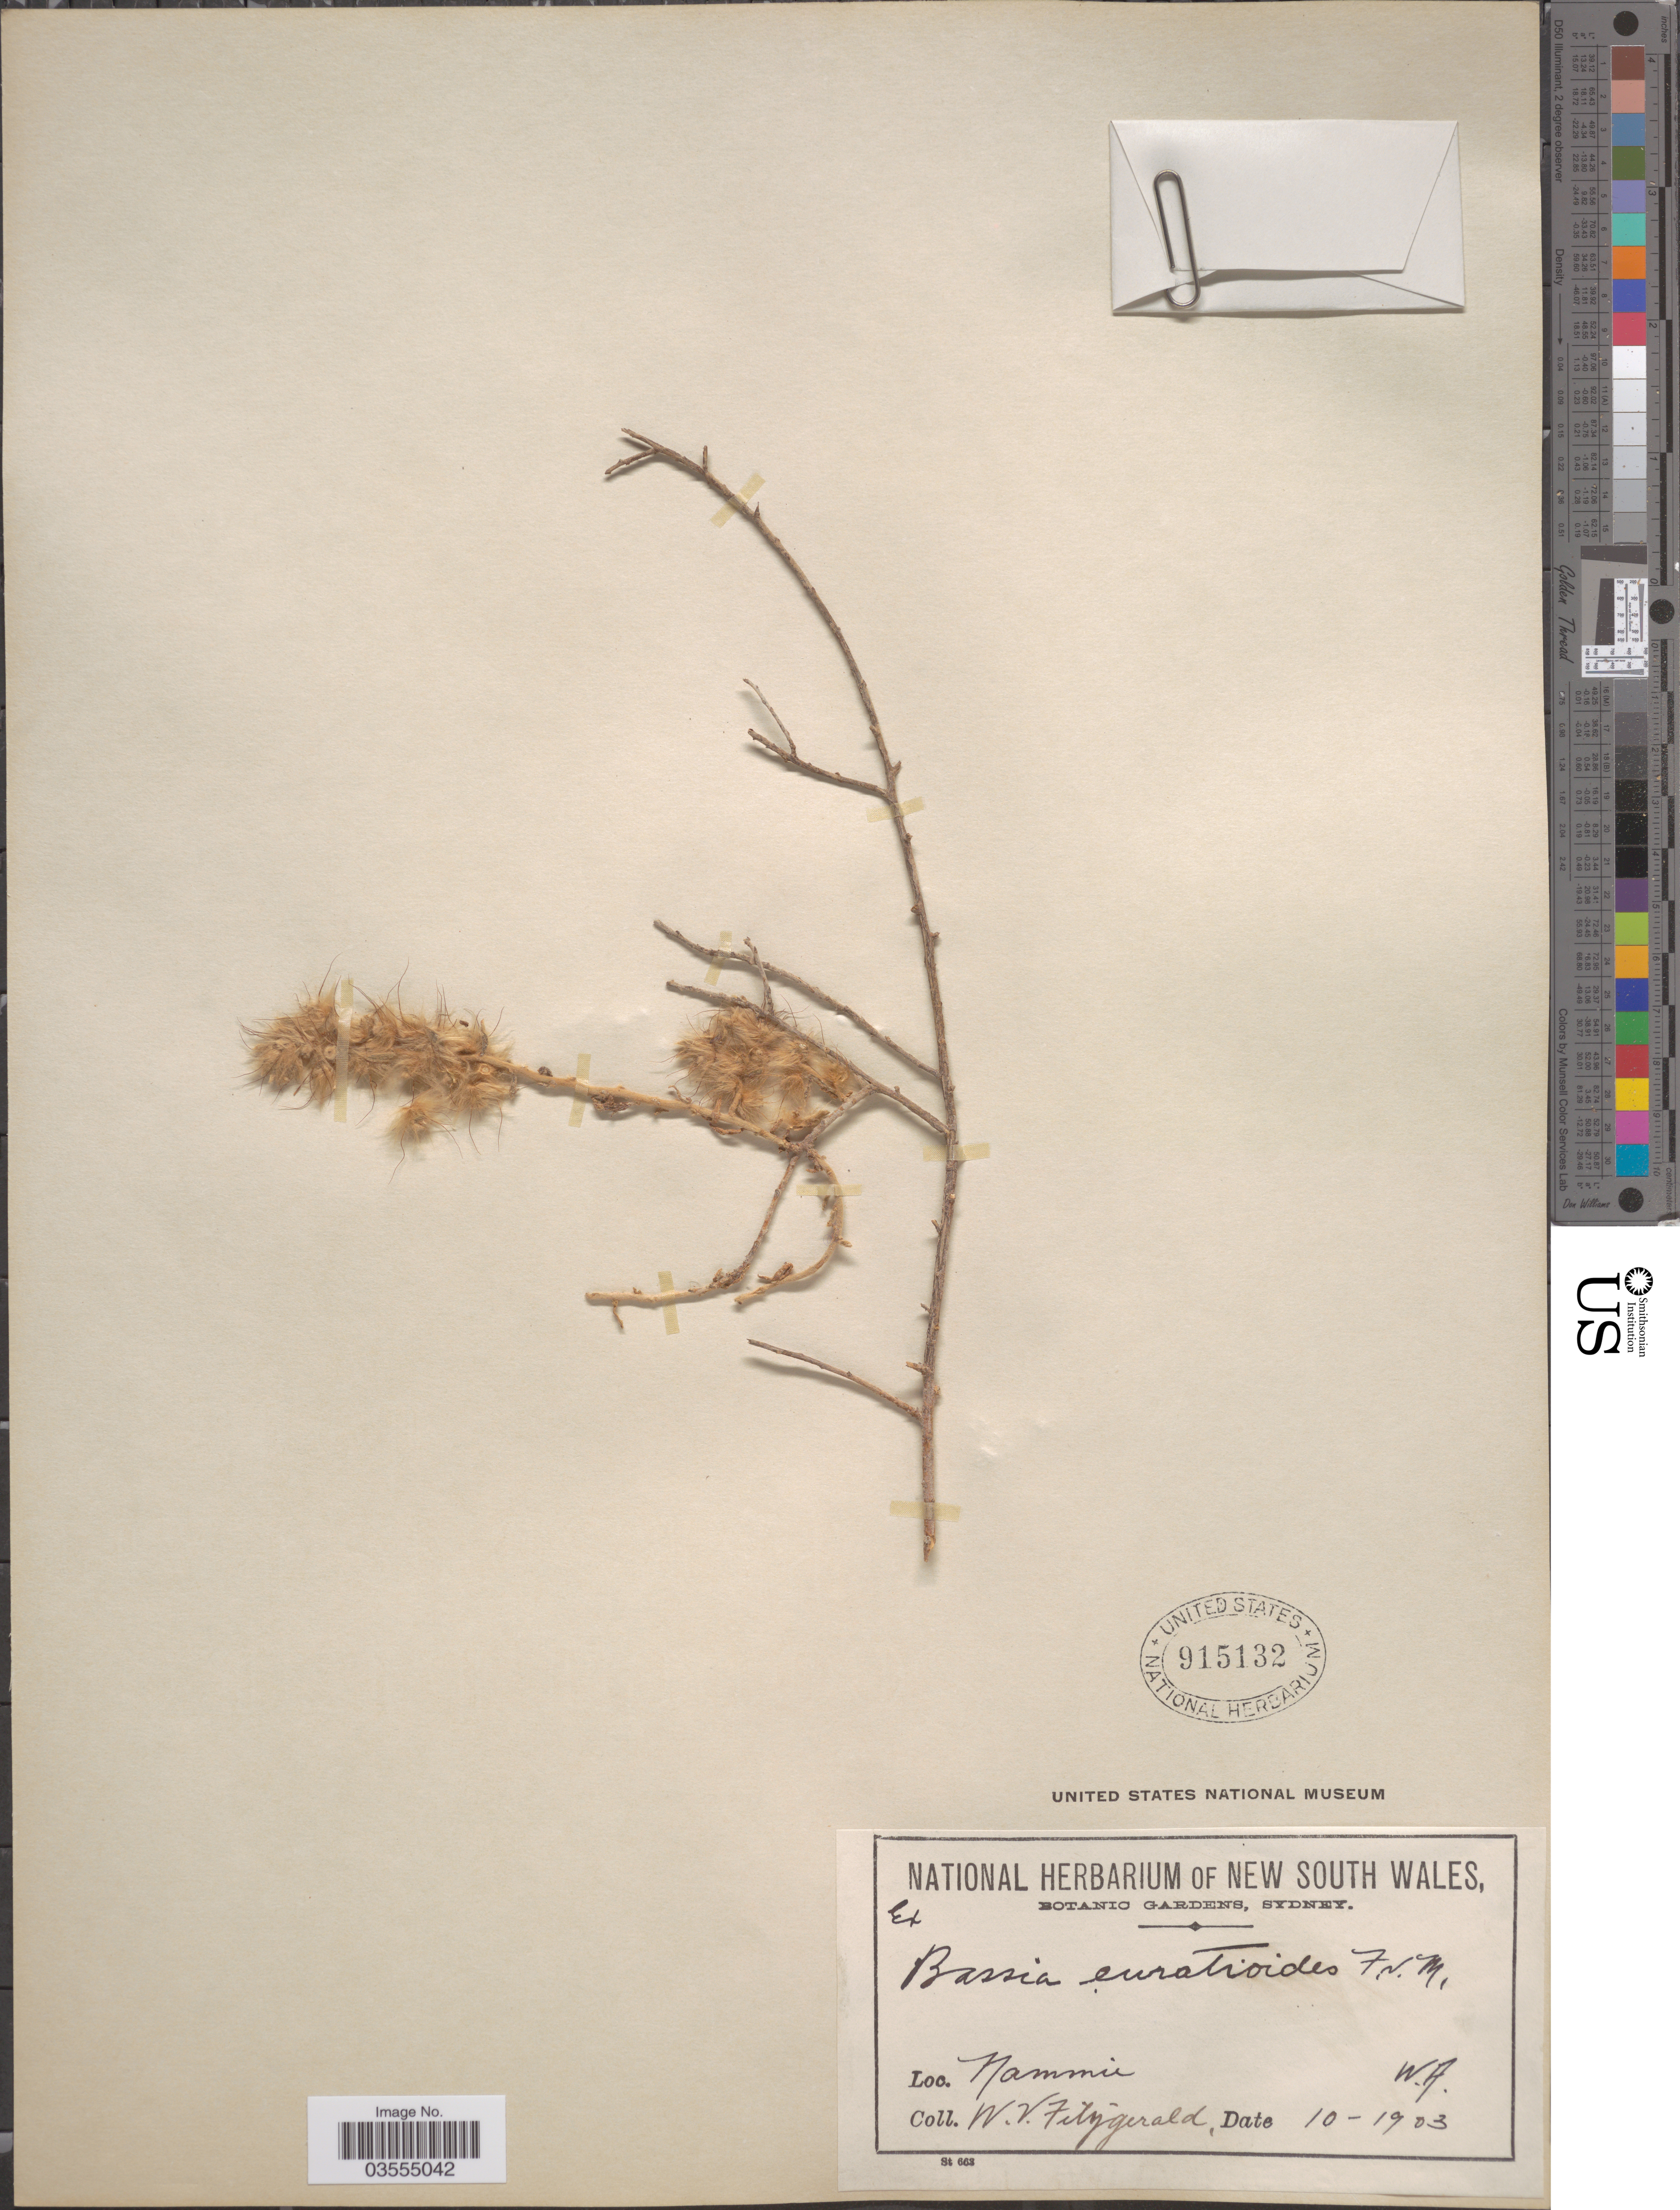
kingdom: Plantae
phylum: Tracheophyta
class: Magnoliopsida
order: Caryophyllales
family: Amaranthaceae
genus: Sclerolaena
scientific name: Sclerolaena eurotioides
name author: (F. Muell.) A.J. Scott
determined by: Strong, Mark T., (BOT), Smithsonian Institution - National Museum of Natural History (UNITED STATES)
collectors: W. Fitzgerald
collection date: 1903-10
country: Australia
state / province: Western Australia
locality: Nammie.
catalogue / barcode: US 915132